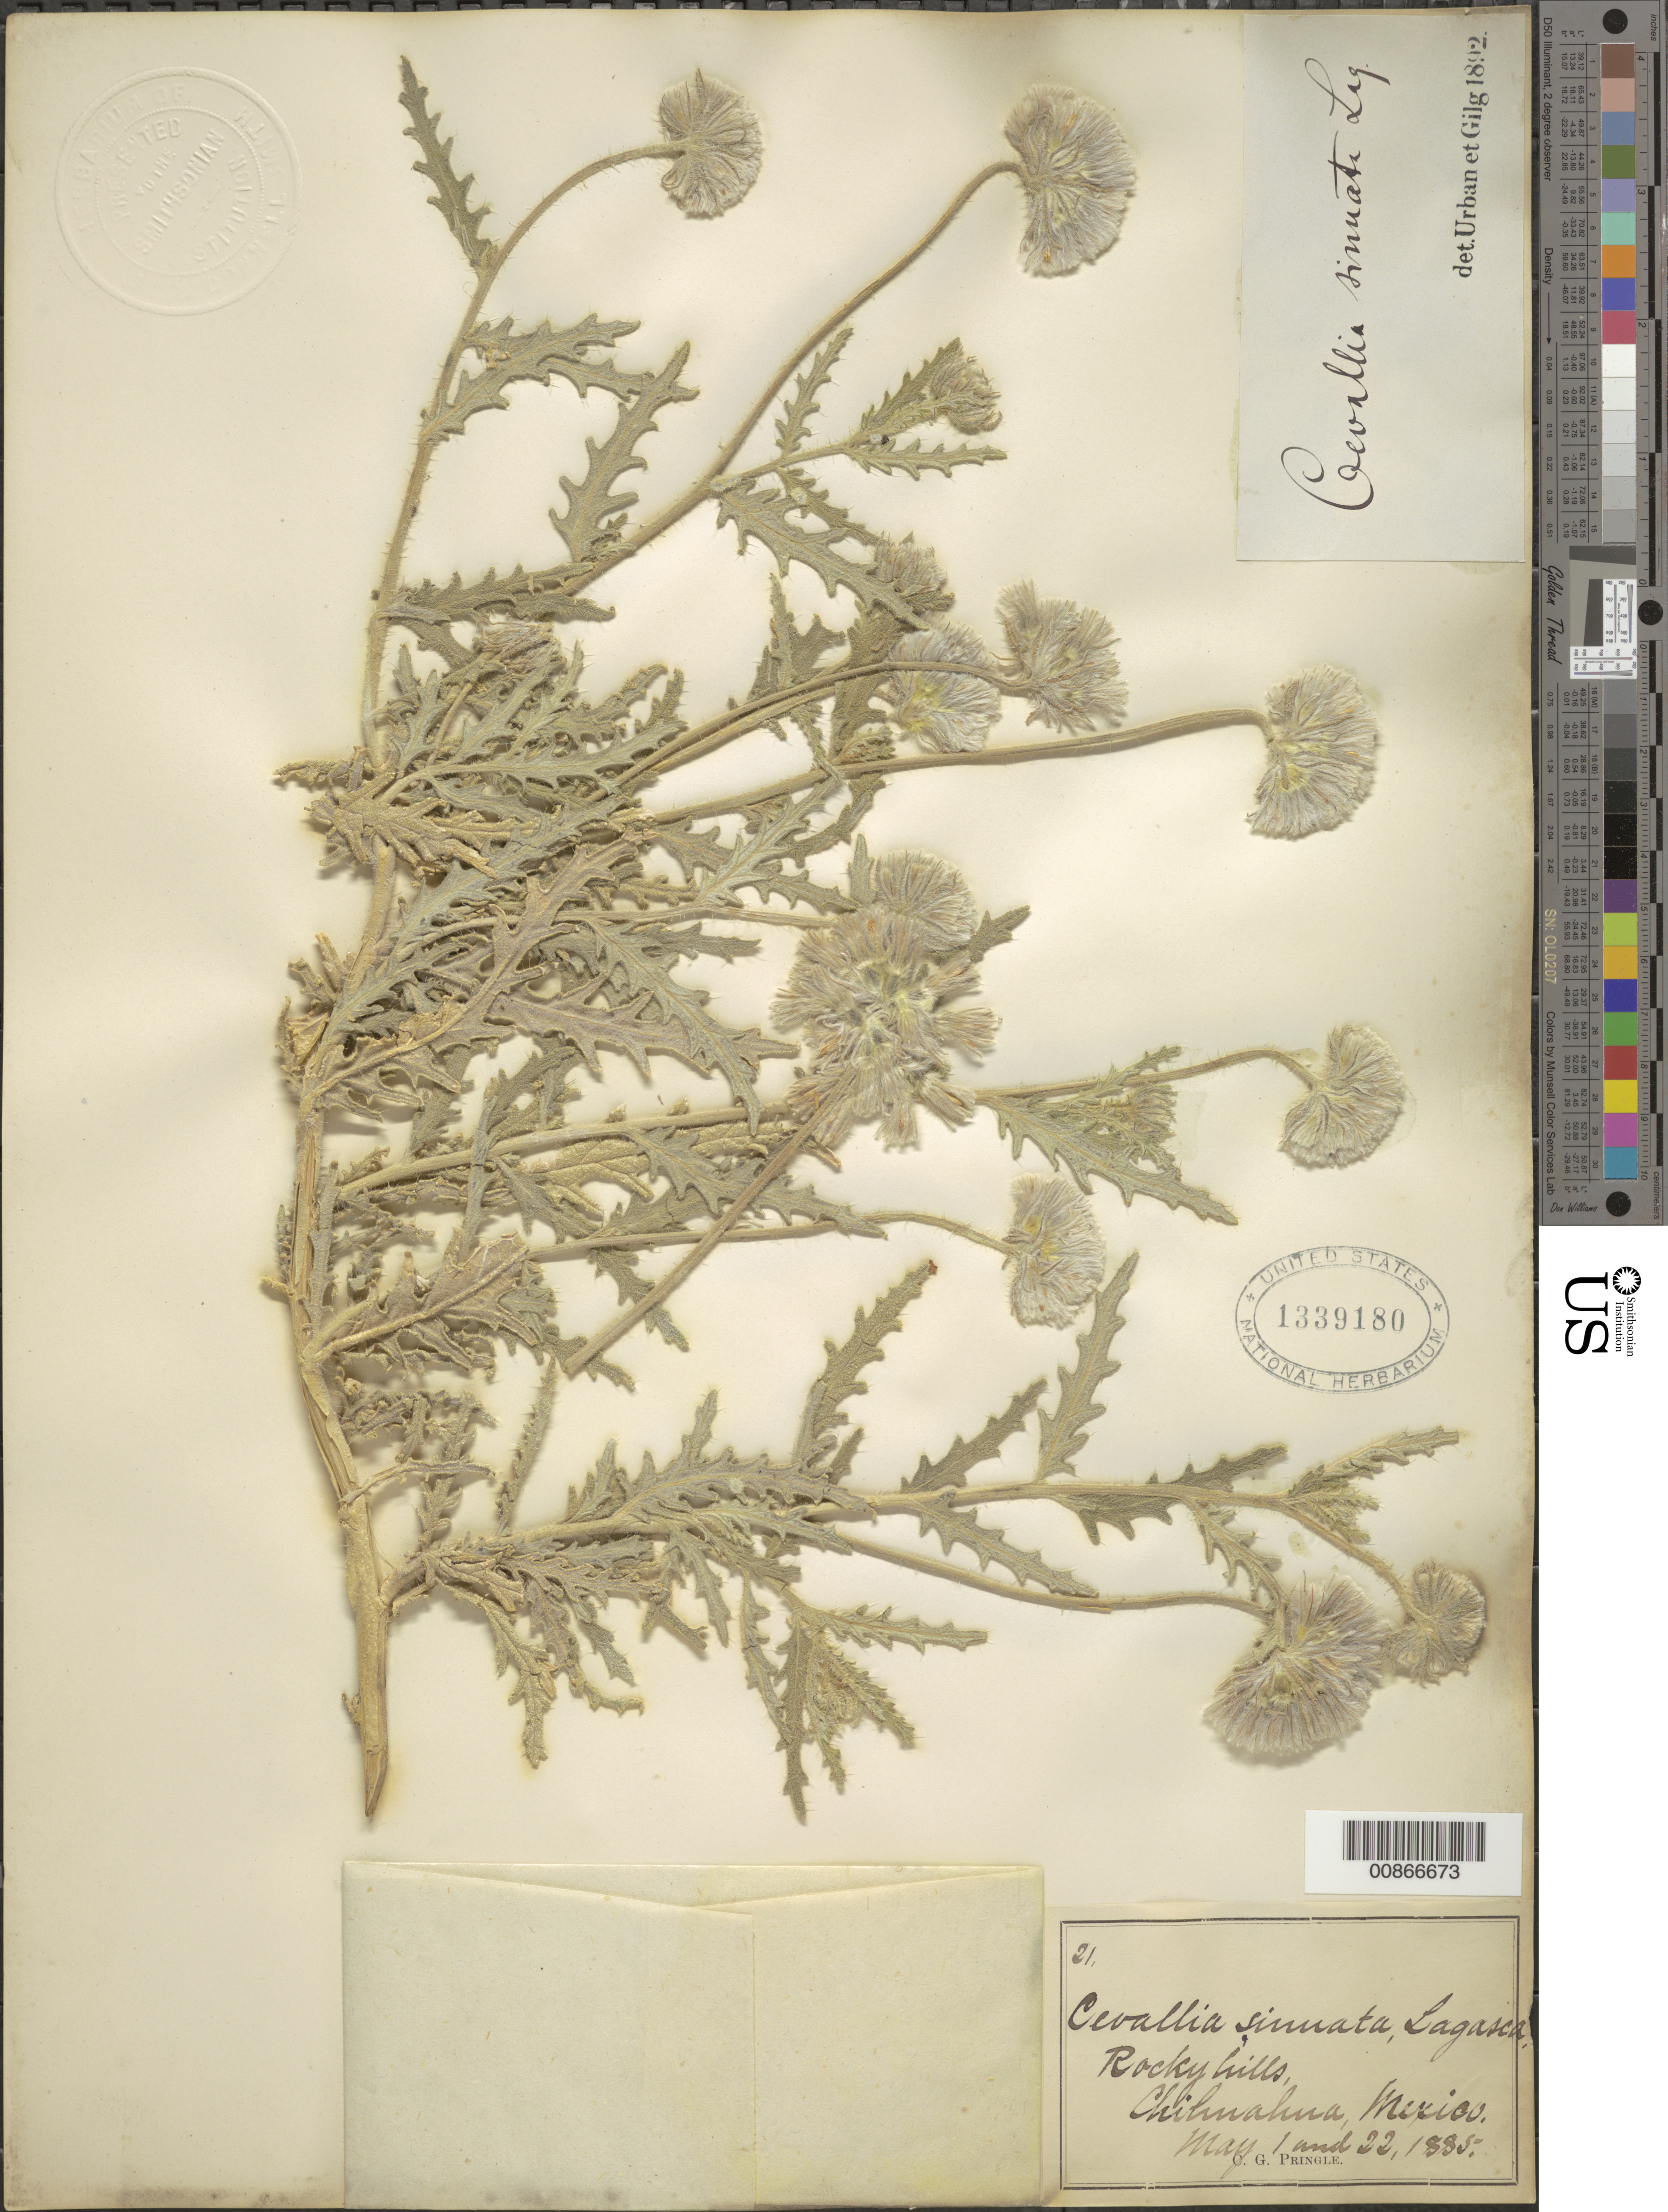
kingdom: Plantae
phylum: Tracheophyta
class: Magnoliopsida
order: Cornales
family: Loasaceae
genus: Cevallia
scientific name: Cevallia sinuata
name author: Lag.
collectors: C. G. Pringle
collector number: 21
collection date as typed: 01 May 1885 to 22 May 1885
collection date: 1885-05-01/1885-05-22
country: Mexico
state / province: Chihuahua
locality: Chihuahua.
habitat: Rocky hills.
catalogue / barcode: US 1339180